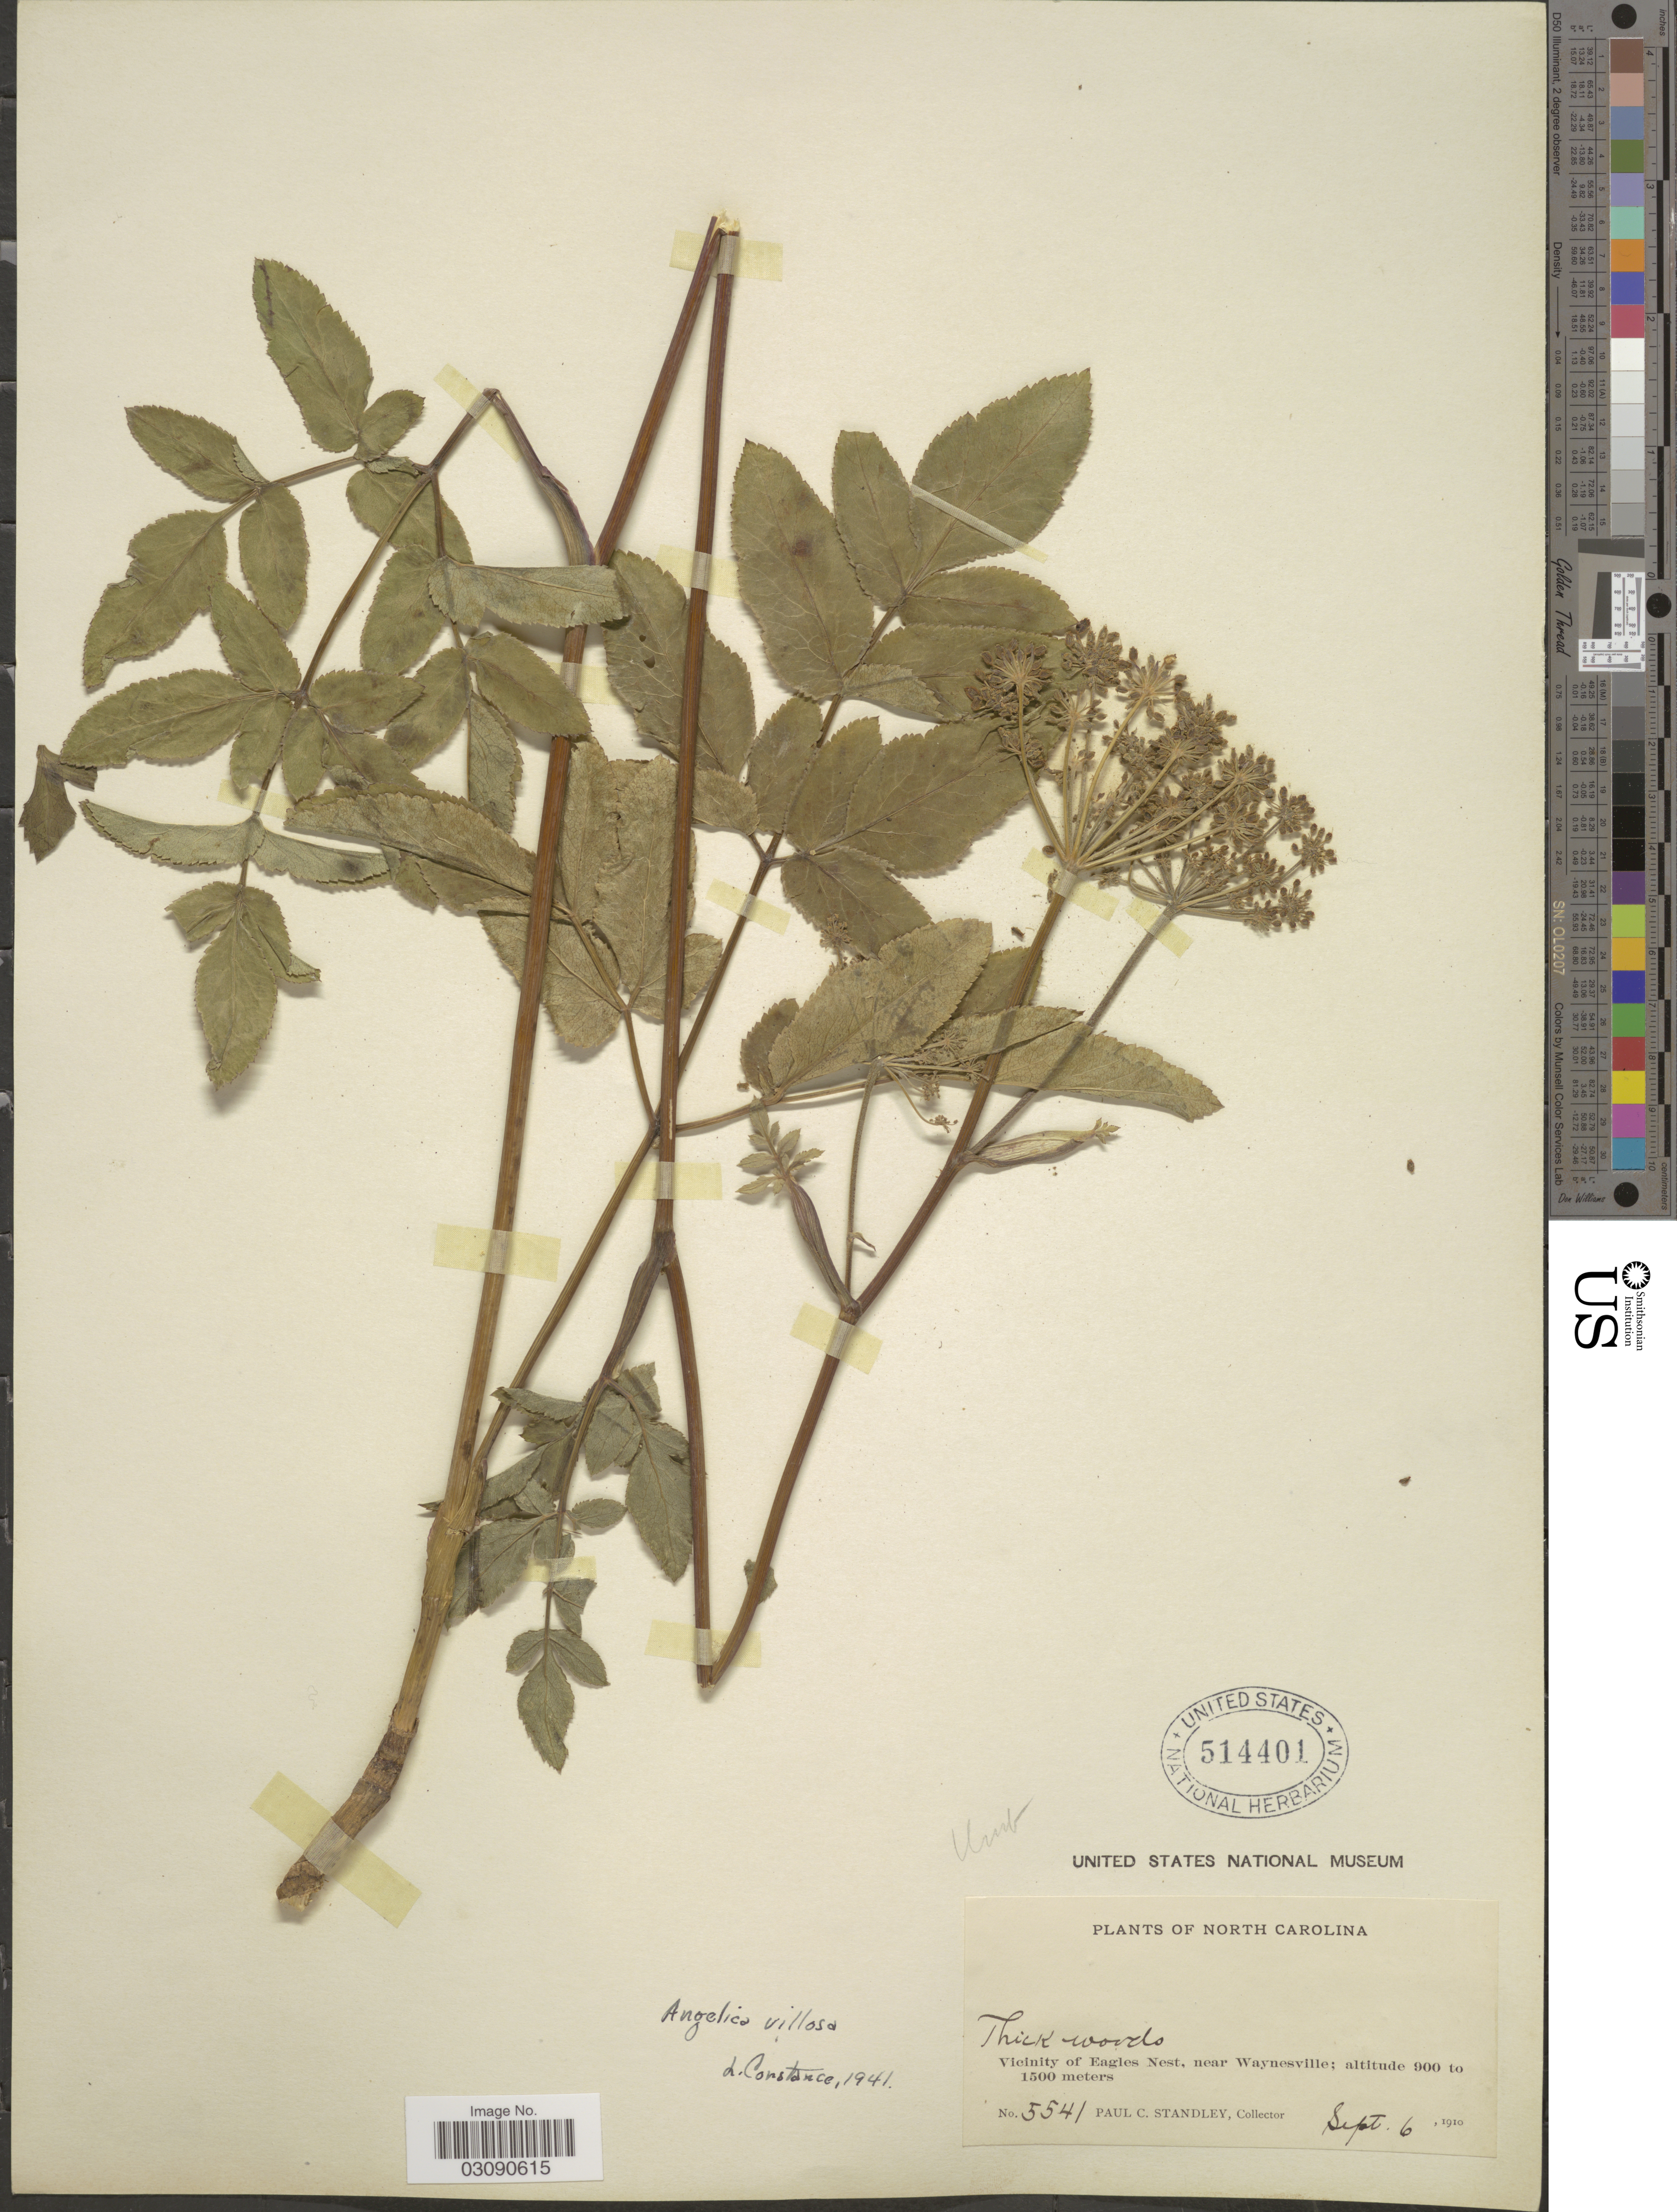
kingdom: Plantae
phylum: Tracheophyta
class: Magnoliopsida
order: Apiales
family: Apiaceae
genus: Angelica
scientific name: Angelica venenosa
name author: (Greenway) Fernald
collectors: P. C. Standley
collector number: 5541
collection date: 1910-09-06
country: United States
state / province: North Carolina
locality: Vicinity of Eagles Nest, near Waynesville.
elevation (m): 900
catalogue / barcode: US 514401